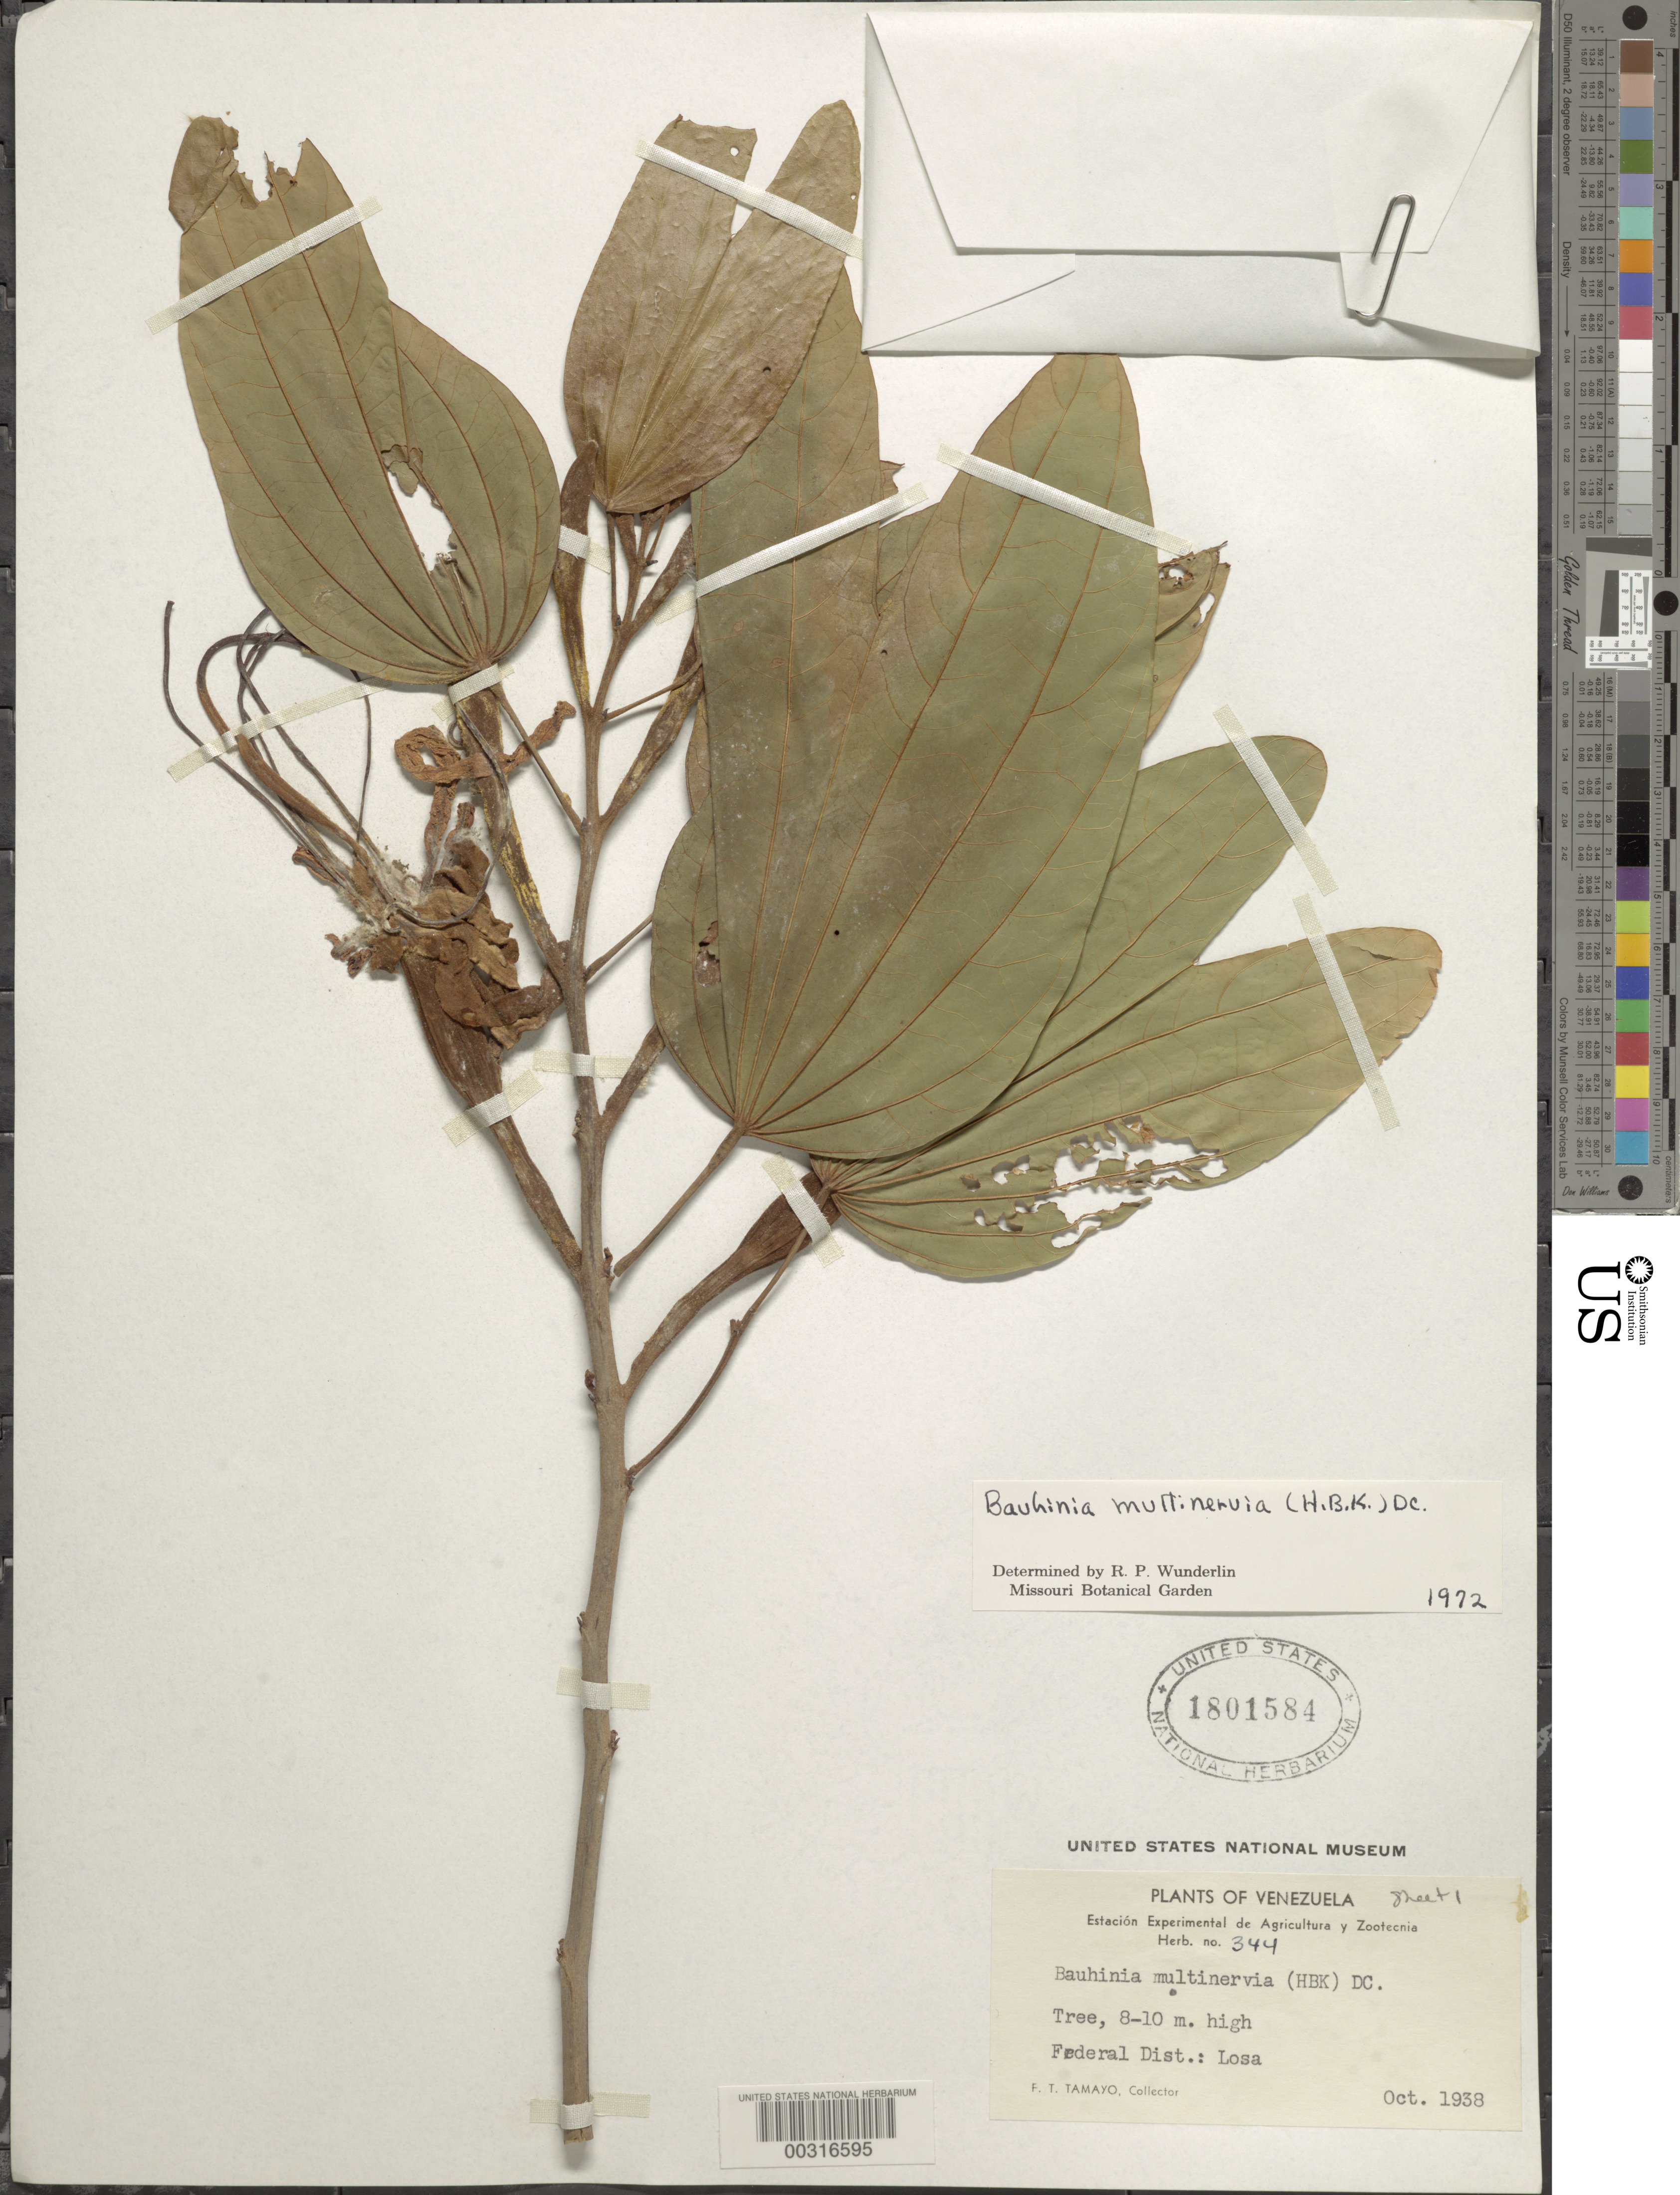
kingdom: Plantae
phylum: Tracheophyta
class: Magnoliopsida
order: Fabales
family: Fabaceae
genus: Bauhinia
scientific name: Bauhinia multinervia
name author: (Kunth) DC.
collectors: F. Tamayo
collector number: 344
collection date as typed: Oct 1938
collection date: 1938-10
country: Venezuela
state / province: Distrito Federal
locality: Losa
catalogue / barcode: US 1801584